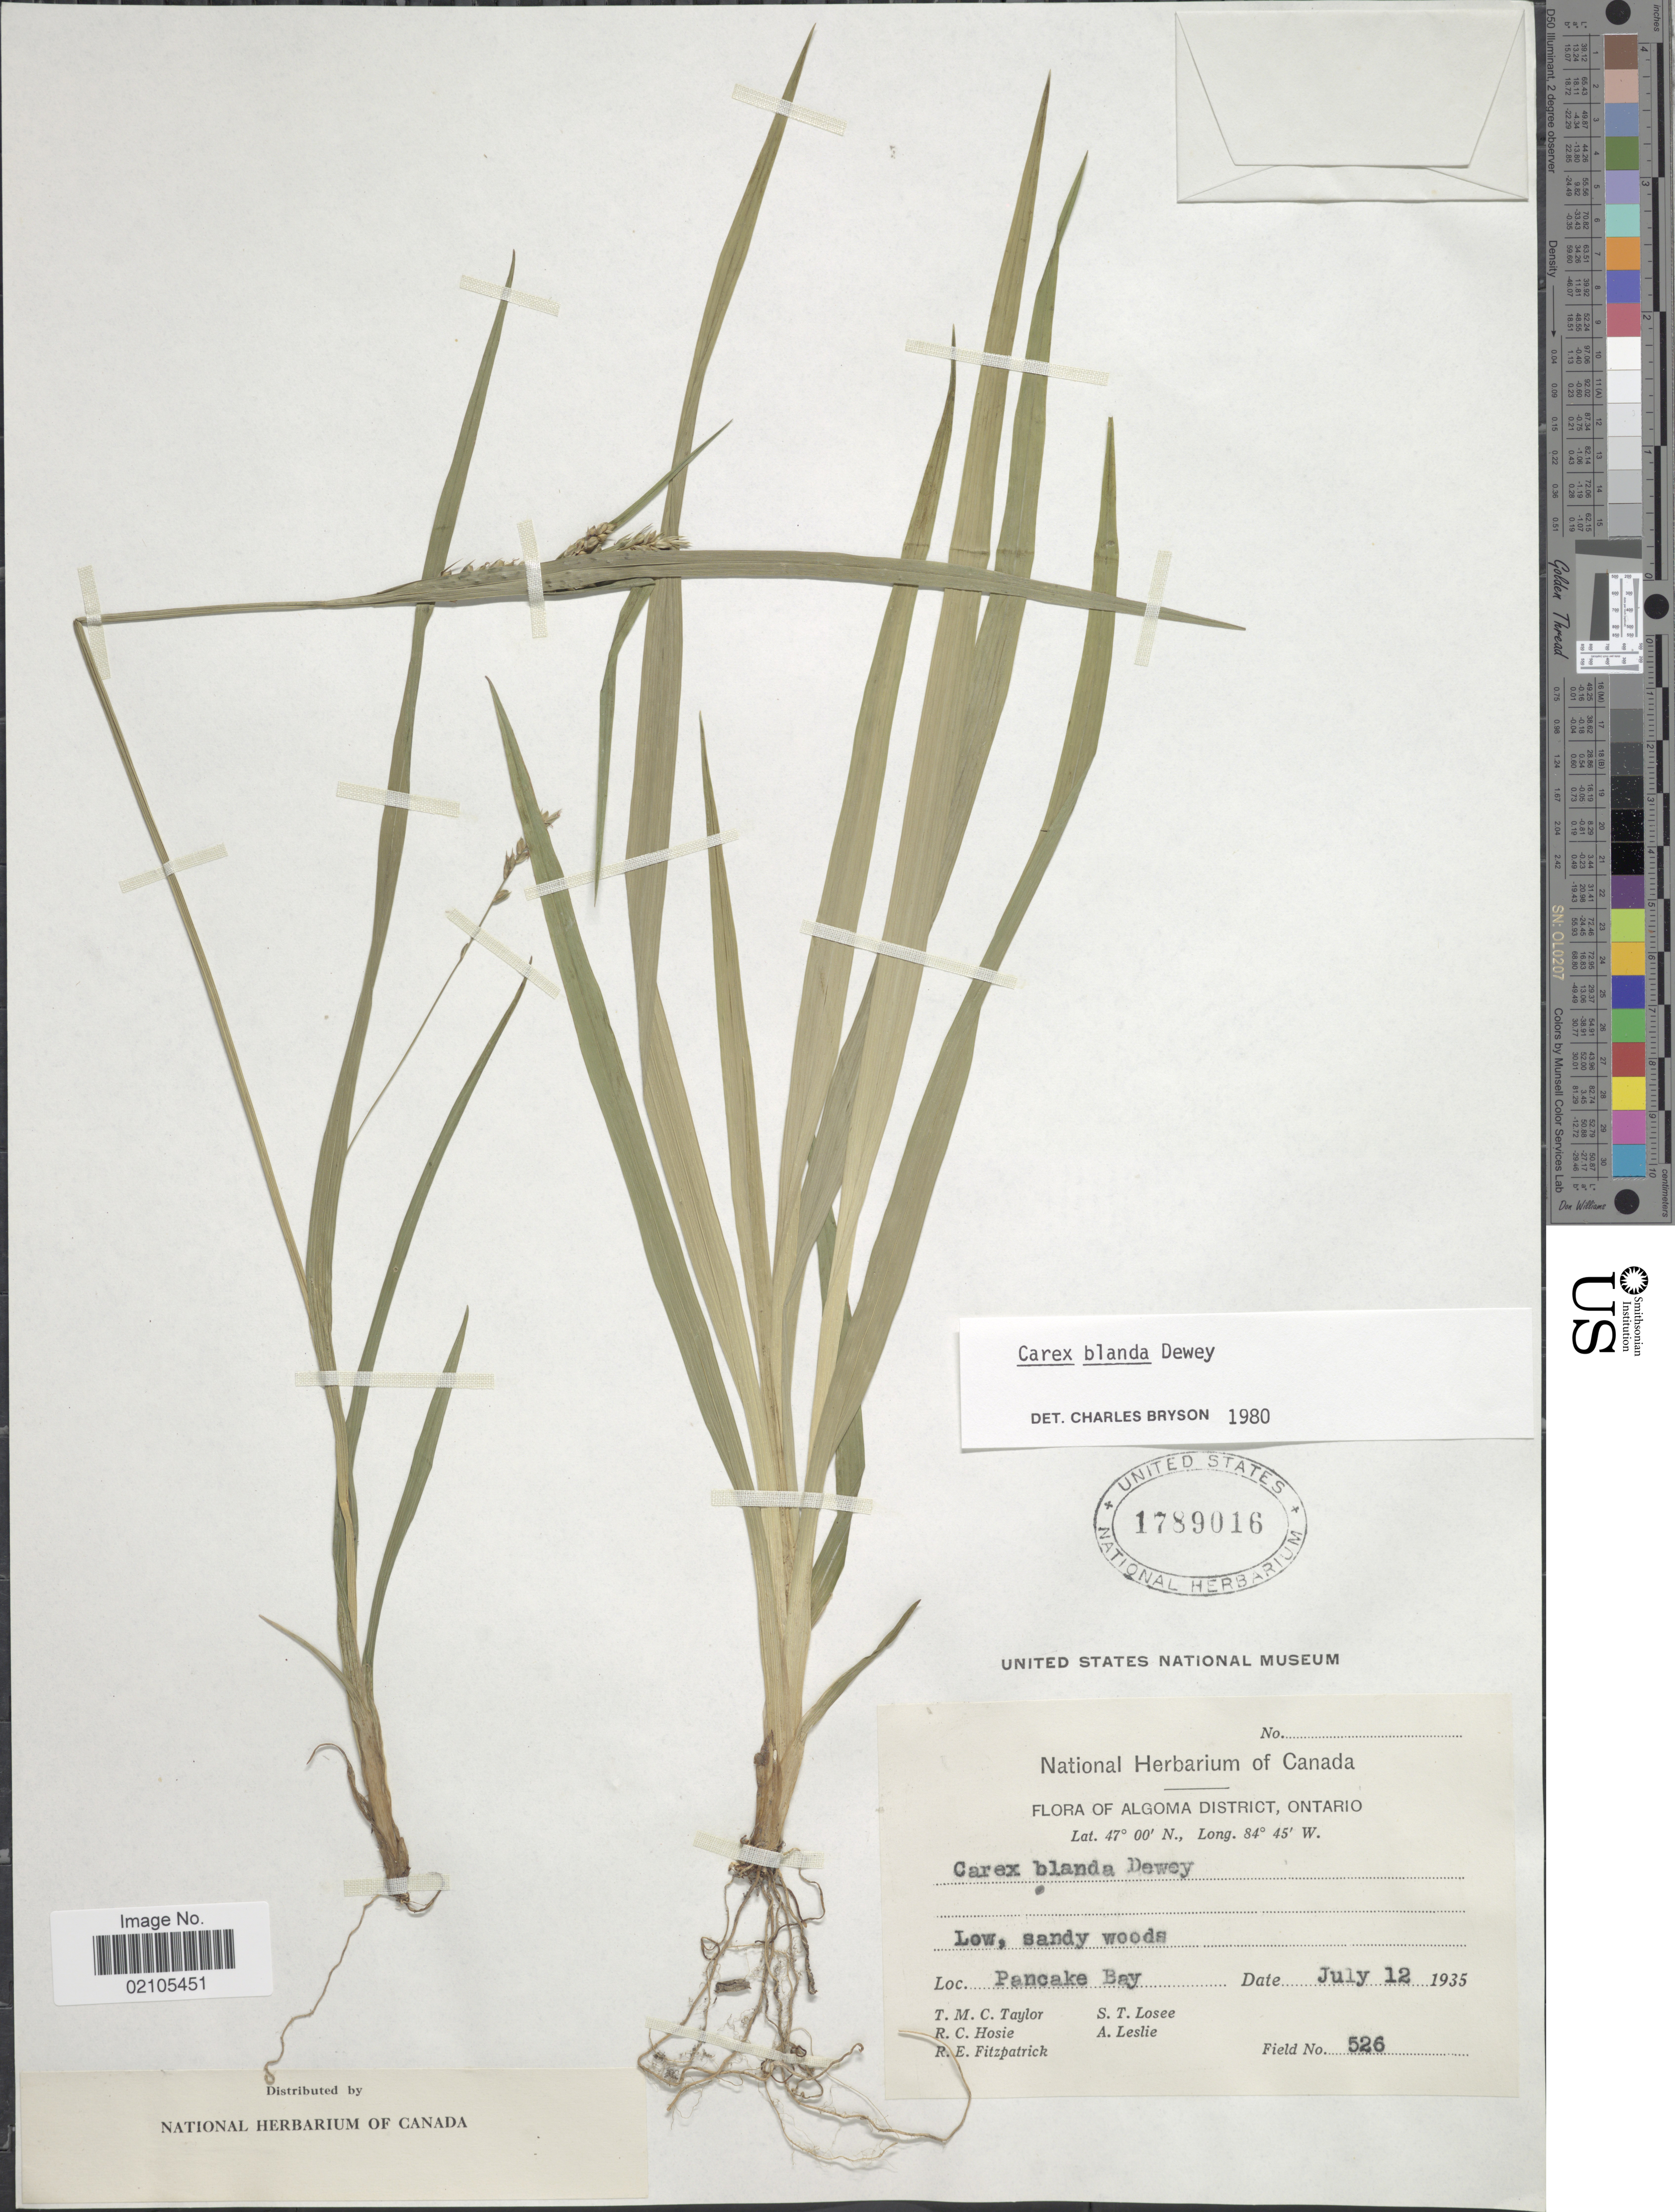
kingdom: Plantae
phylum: Tracheophyta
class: Liliopsida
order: Poales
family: Cyperaceae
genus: Carex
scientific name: Carex blanda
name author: Dewey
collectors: T. M. C. Taylor, R. Hosie, R. Fitzpatrick, S. Losee & A. Leslie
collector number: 526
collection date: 1935-07-12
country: Canada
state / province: Ontario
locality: Algoma District. Pancake Bay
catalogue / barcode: US 1789016